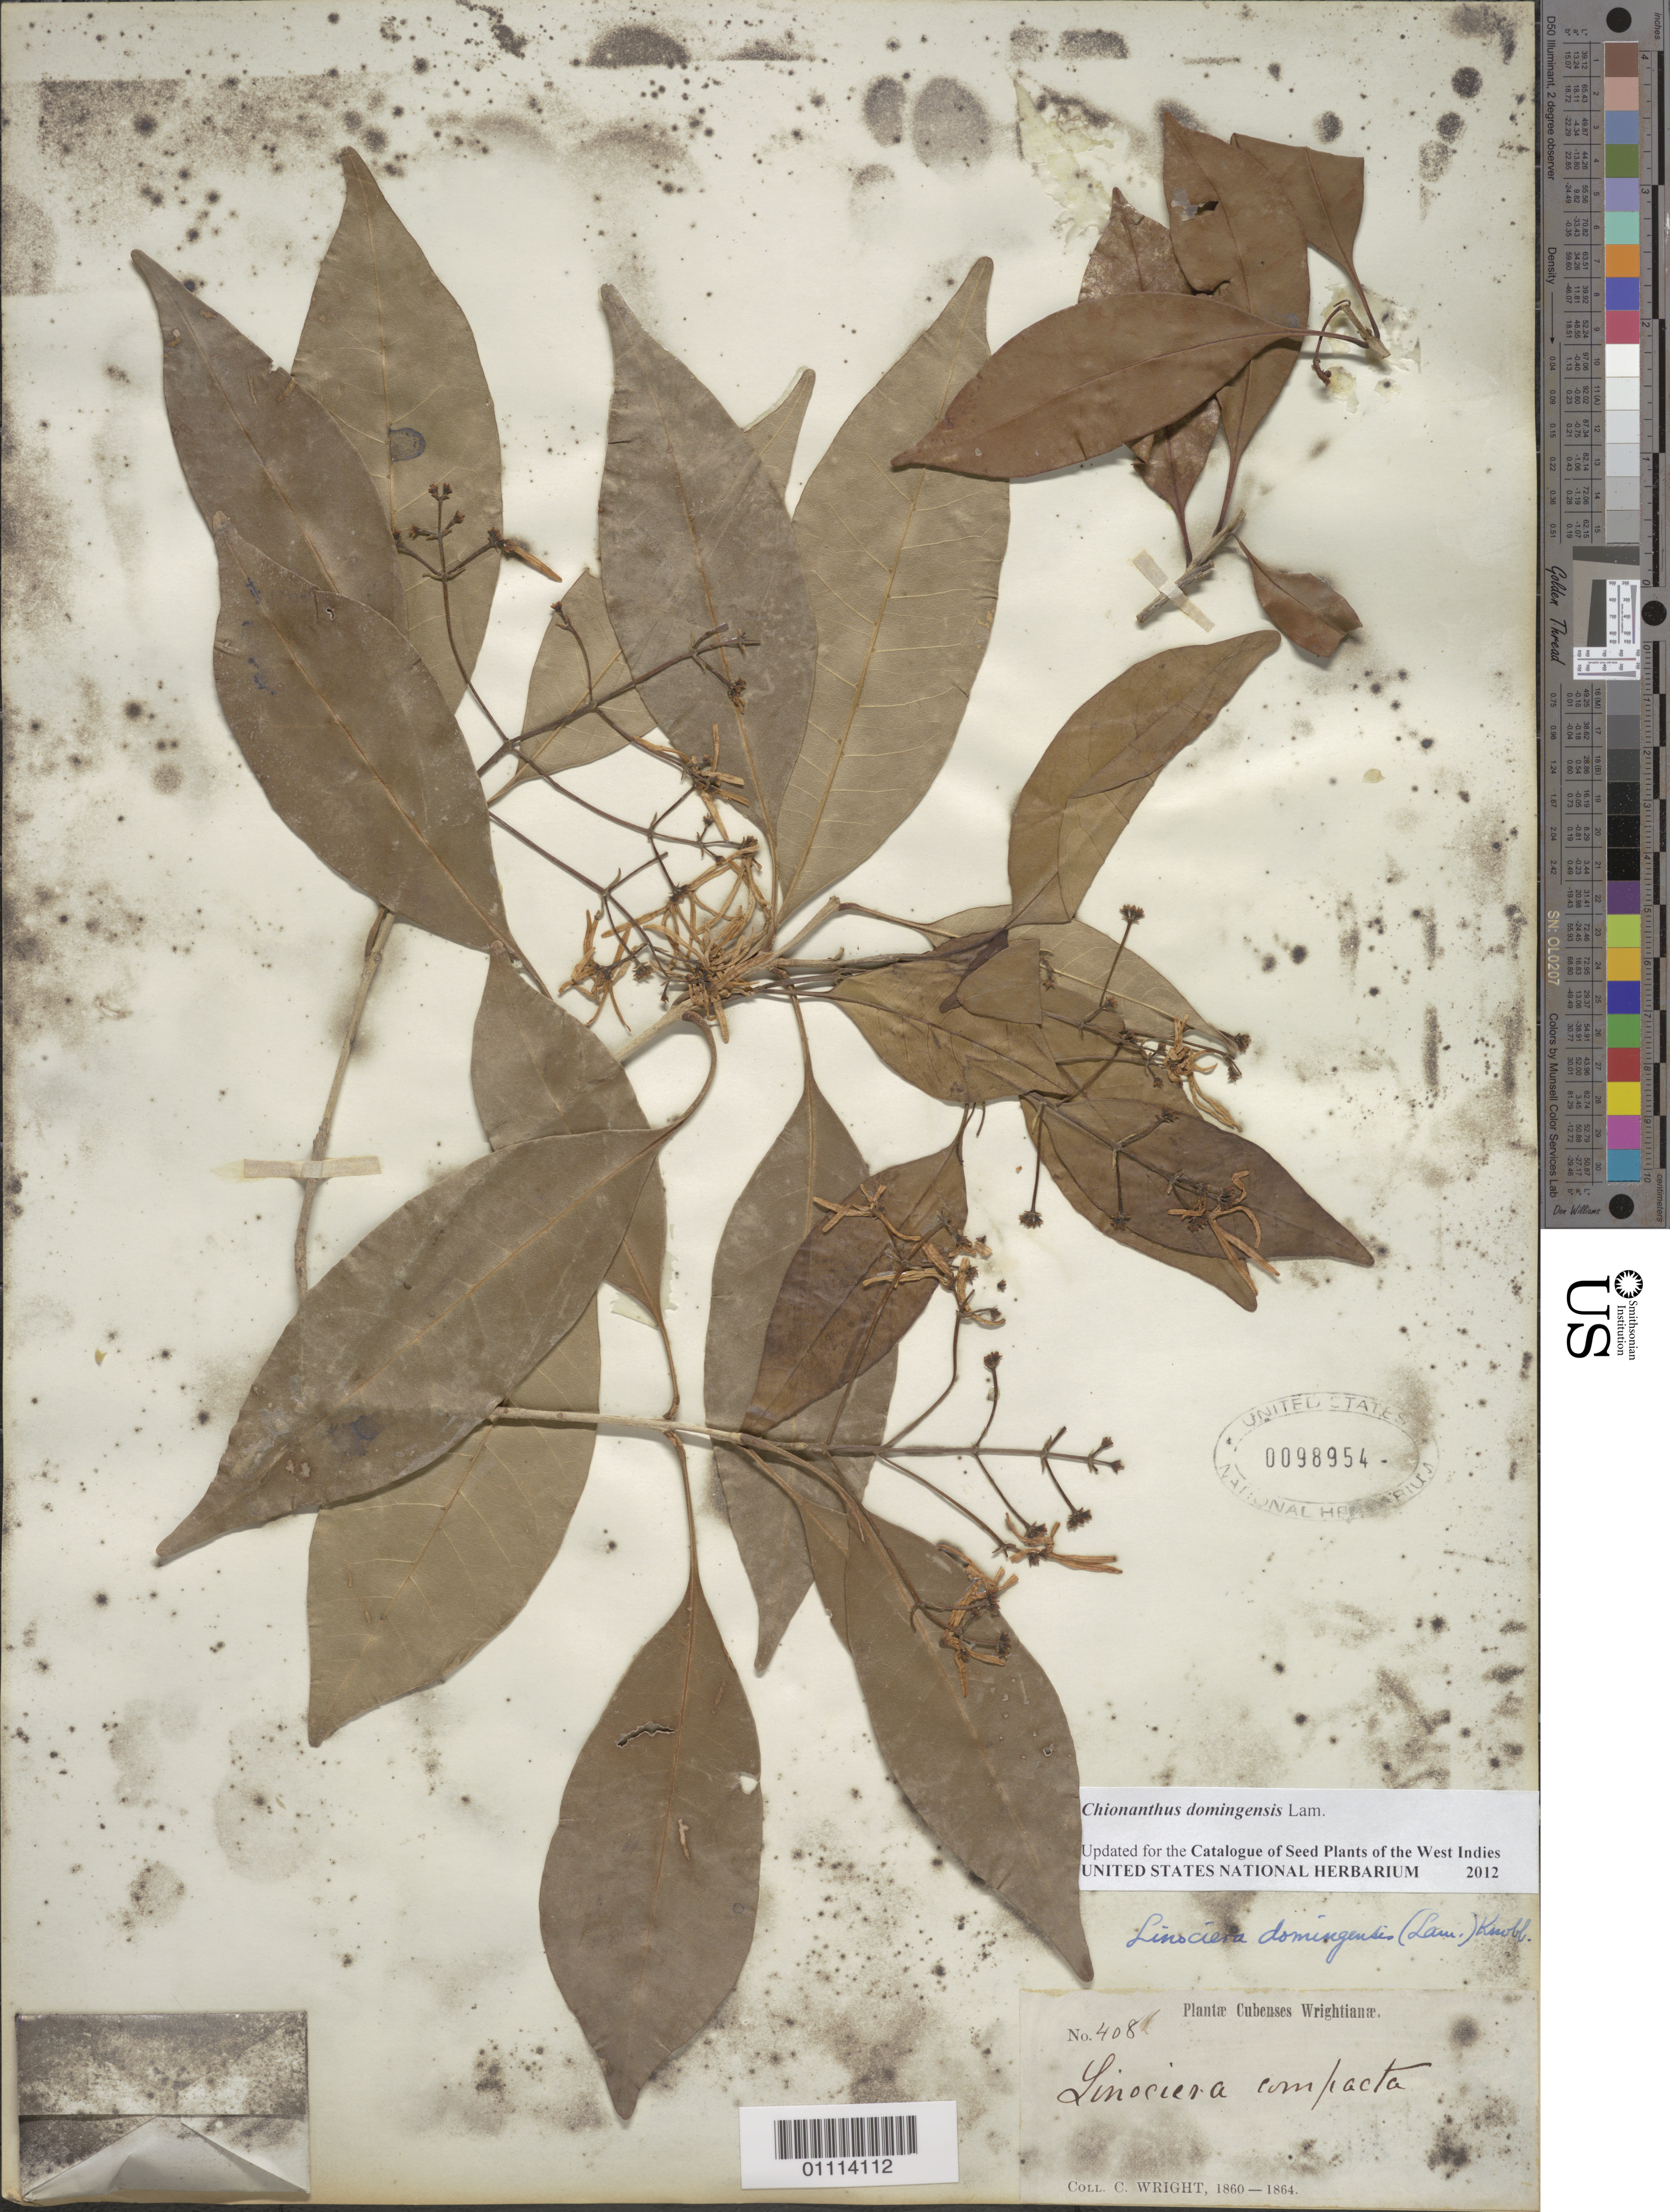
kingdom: Plantae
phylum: Tracheophyta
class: Magnoliopsida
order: Lamiales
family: Oleaceae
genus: Linociera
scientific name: Linociera domingensis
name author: (Lam.) Knobl.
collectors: C. Wright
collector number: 408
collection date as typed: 1860 to 1864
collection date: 1860/1864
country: Cuba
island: Cuba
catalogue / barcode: US 98954